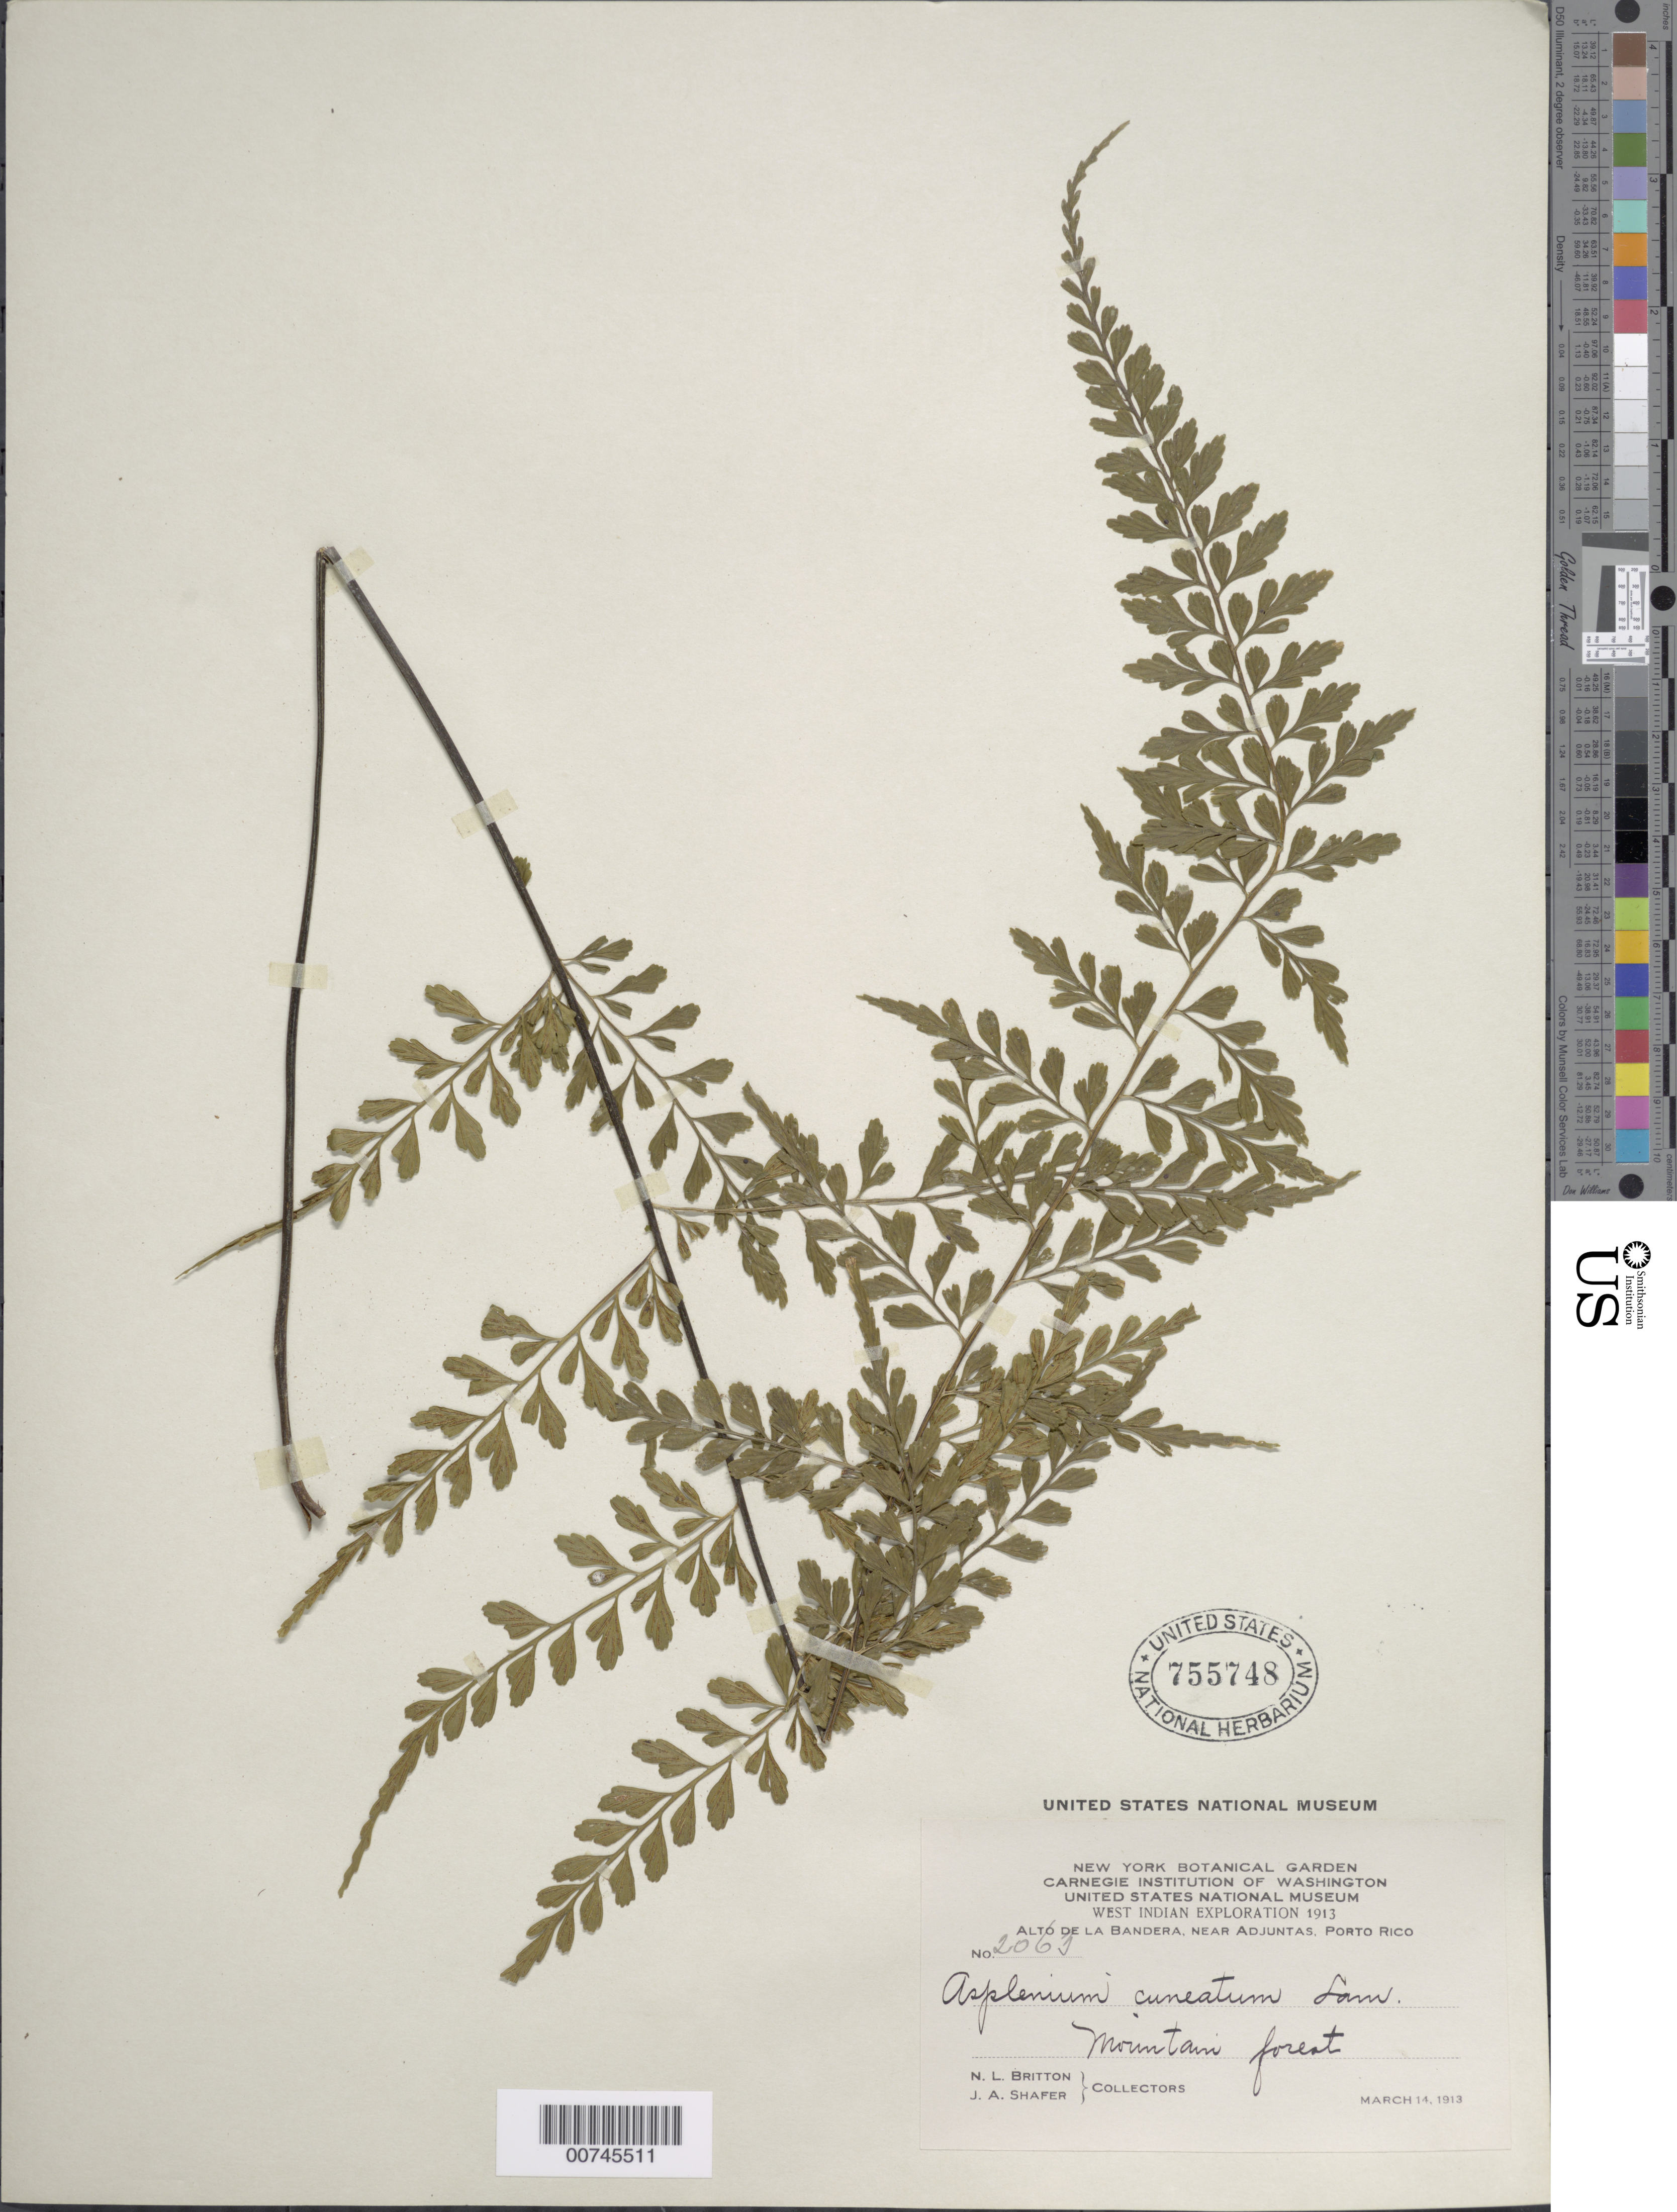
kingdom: Plantae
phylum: Tracheophyta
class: Polypodiopsida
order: Polypodiales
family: Aspleniaceae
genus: Asplenium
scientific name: Asplenium cuneatum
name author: Lam.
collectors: N. Britton & J. A. Shafer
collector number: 2063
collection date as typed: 14 Mar 1913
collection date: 1913-03-14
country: Puerto Rico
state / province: Adjuntas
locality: Alto de La Bandera, near Adjuntas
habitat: Mountain forest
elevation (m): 700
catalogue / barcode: US 755748